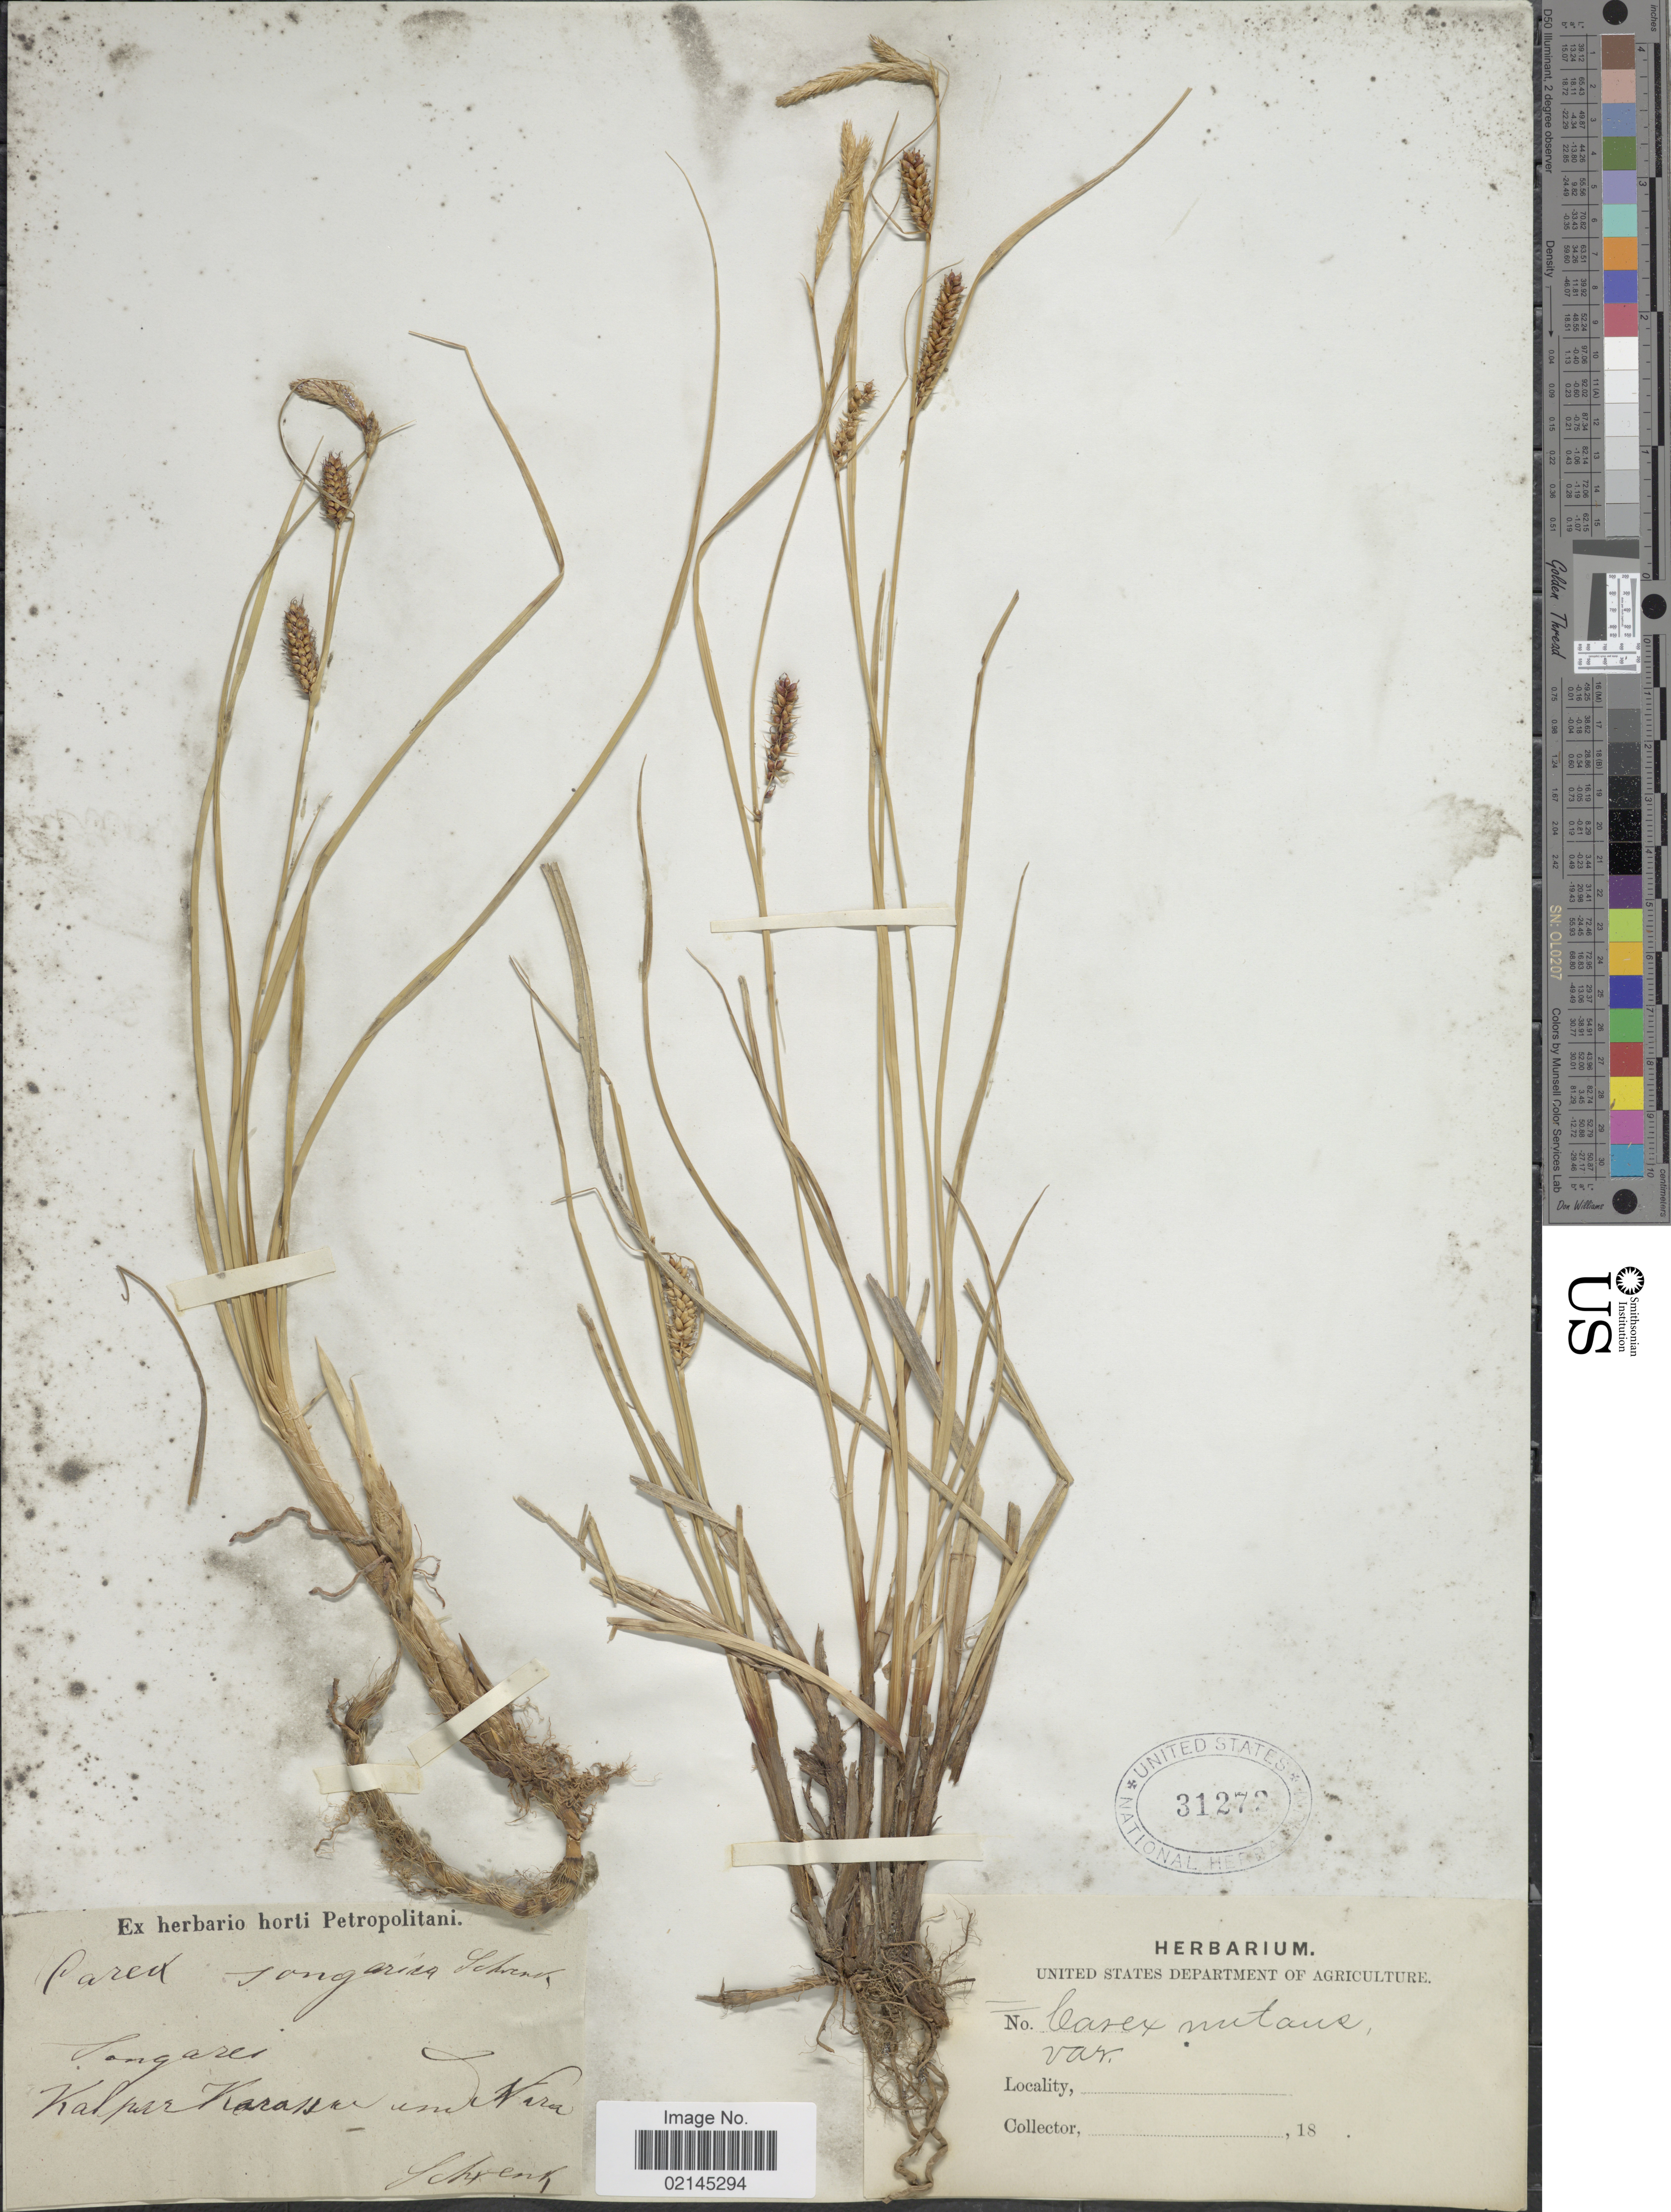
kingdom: Plantae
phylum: Tracheophyta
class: Liliopsida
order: Poales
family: Cyperaceae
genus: Carex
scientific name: Carex melanostachya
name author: M. Bieb. ex Willd.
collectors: A.G. Schrenk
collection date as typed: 18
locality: Songarei, Kalpar Karassnu und Nara. [interpreted]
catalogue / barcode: US 31272